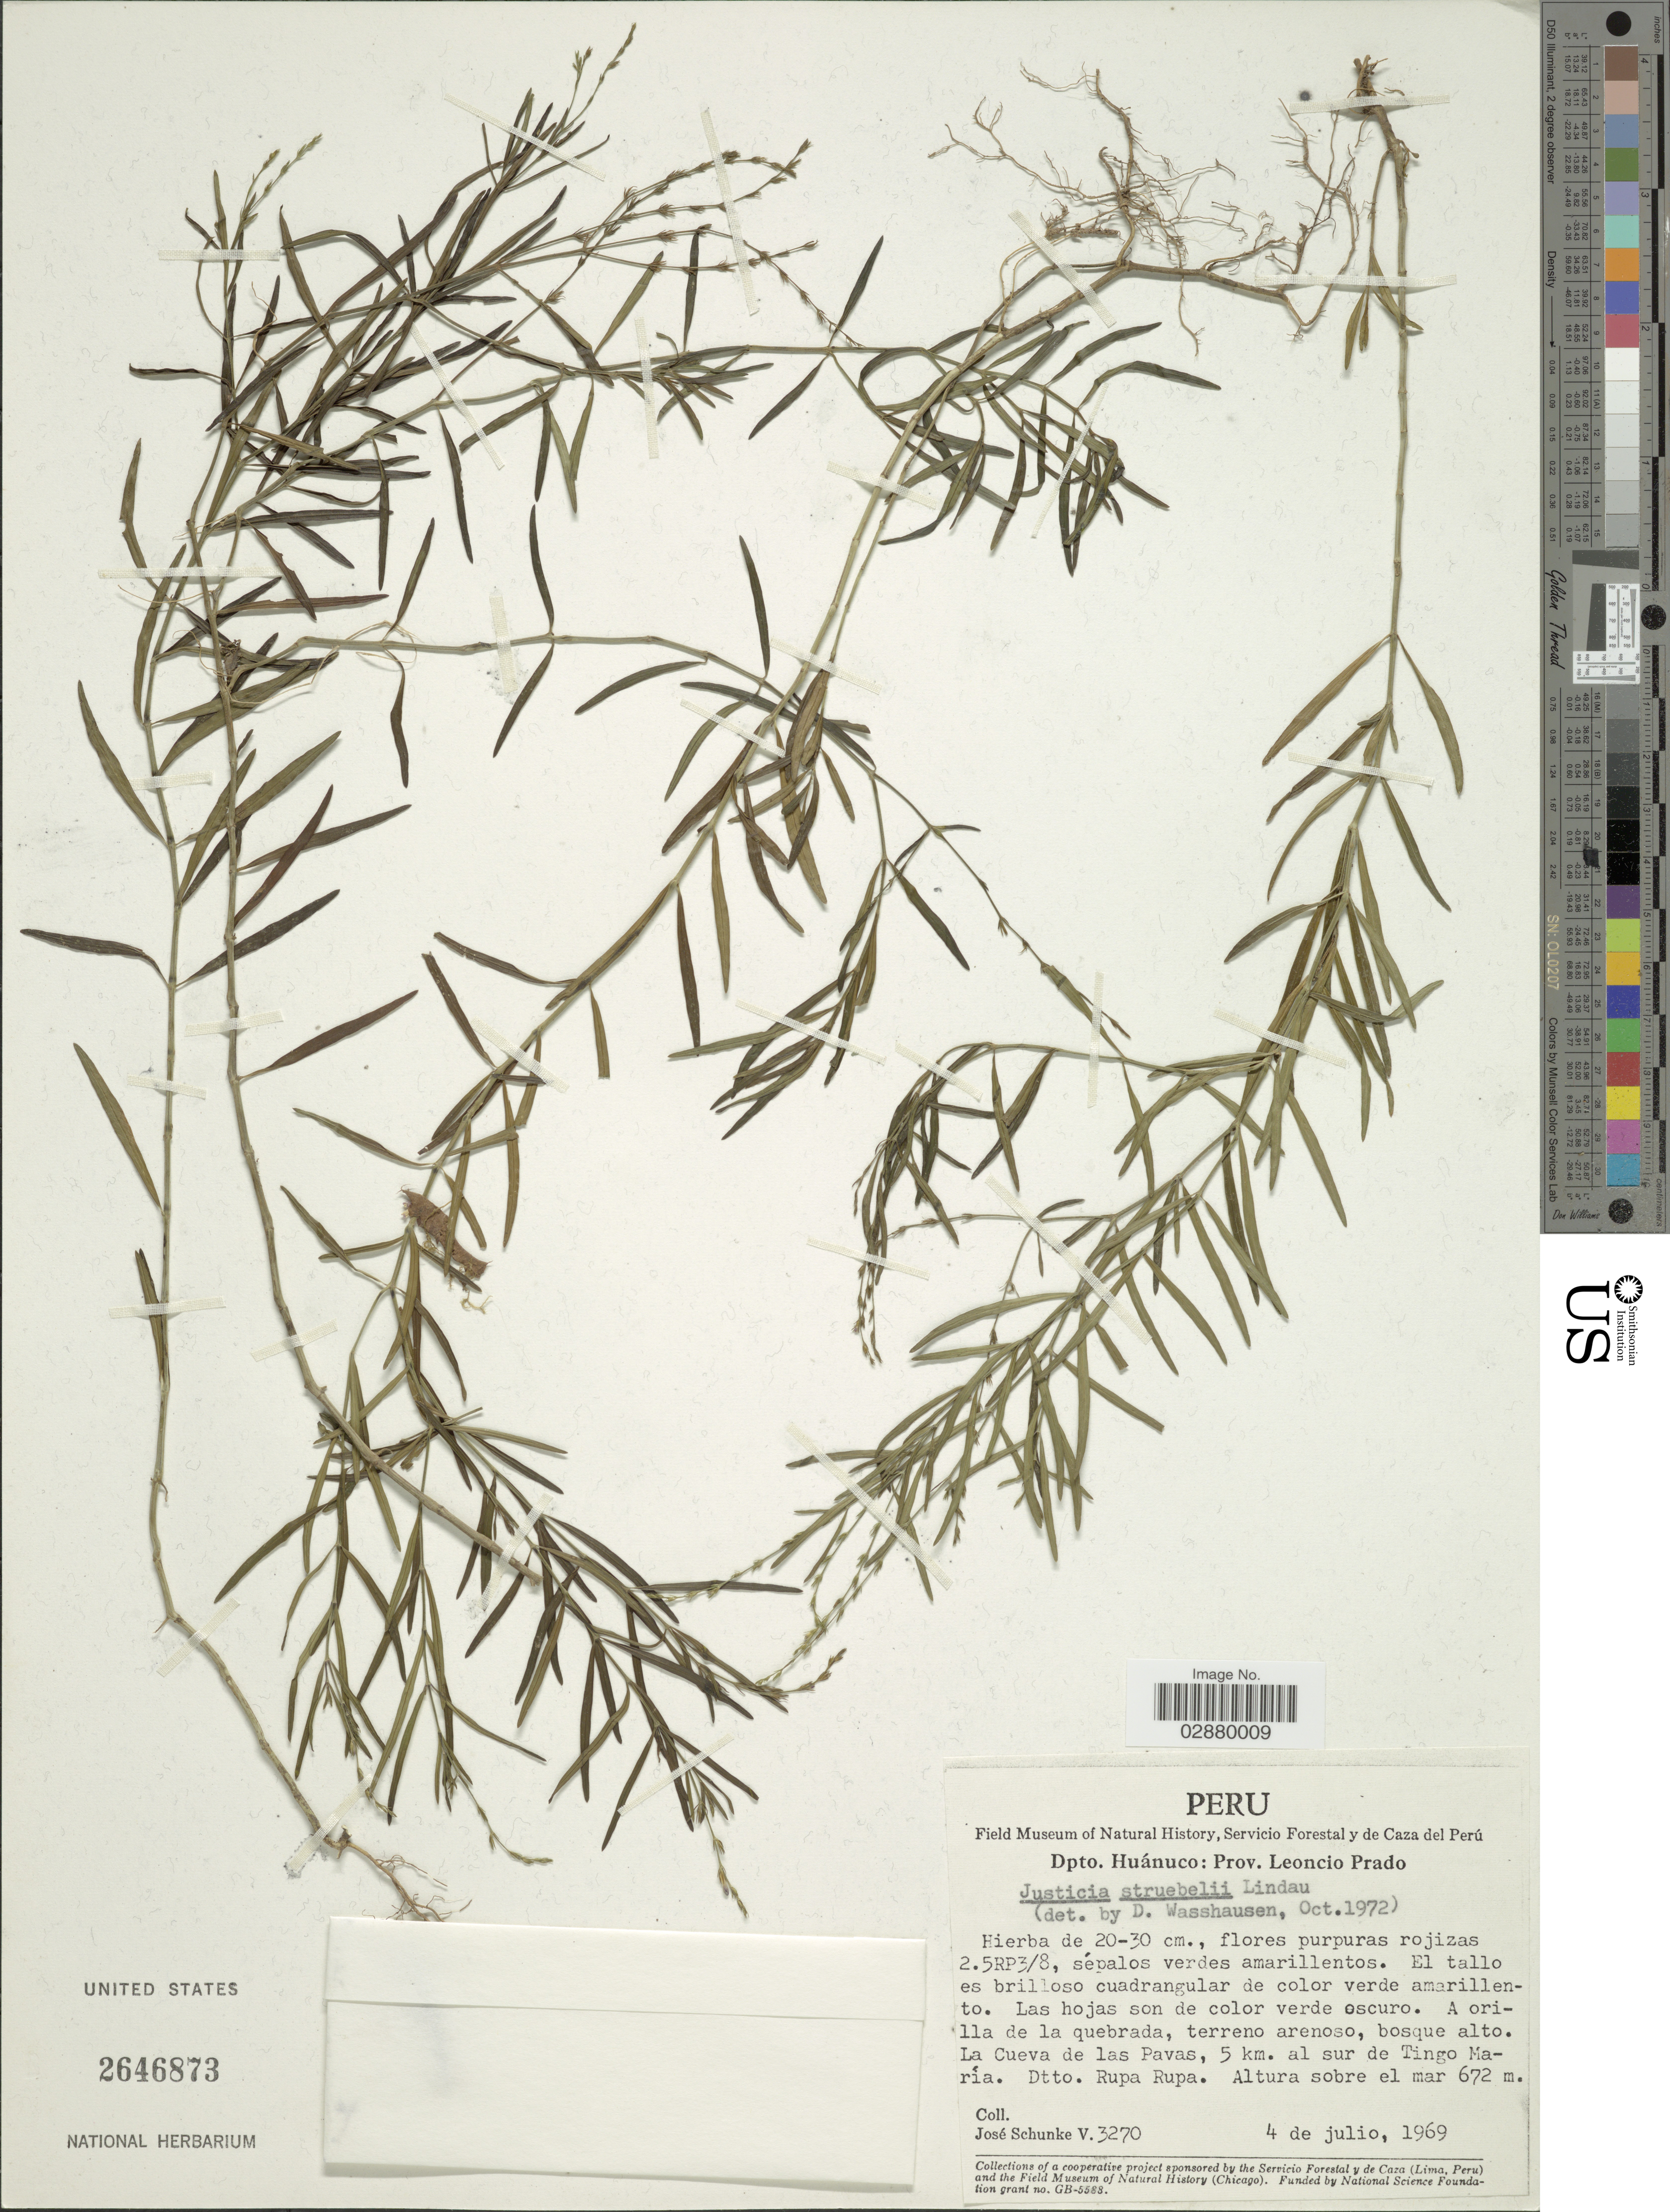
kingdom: Plantae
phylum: Tracheophyta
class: Magnoliopsida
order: Lamiales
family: Acanthaceae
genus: Justicia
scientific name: Justicia pectoralis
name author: Jacq.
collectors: J. Schunke Vigo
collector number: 3270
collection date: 1969-07-04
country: Peru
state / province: Huánuco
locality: Dpto. Huánuco: Prov. Leoncio Prado. La Cueva de las Pavas, 5 km. al sur de Tingo María. Dtto. Rupa Rupa.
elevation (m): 672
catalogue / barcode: US 2646873